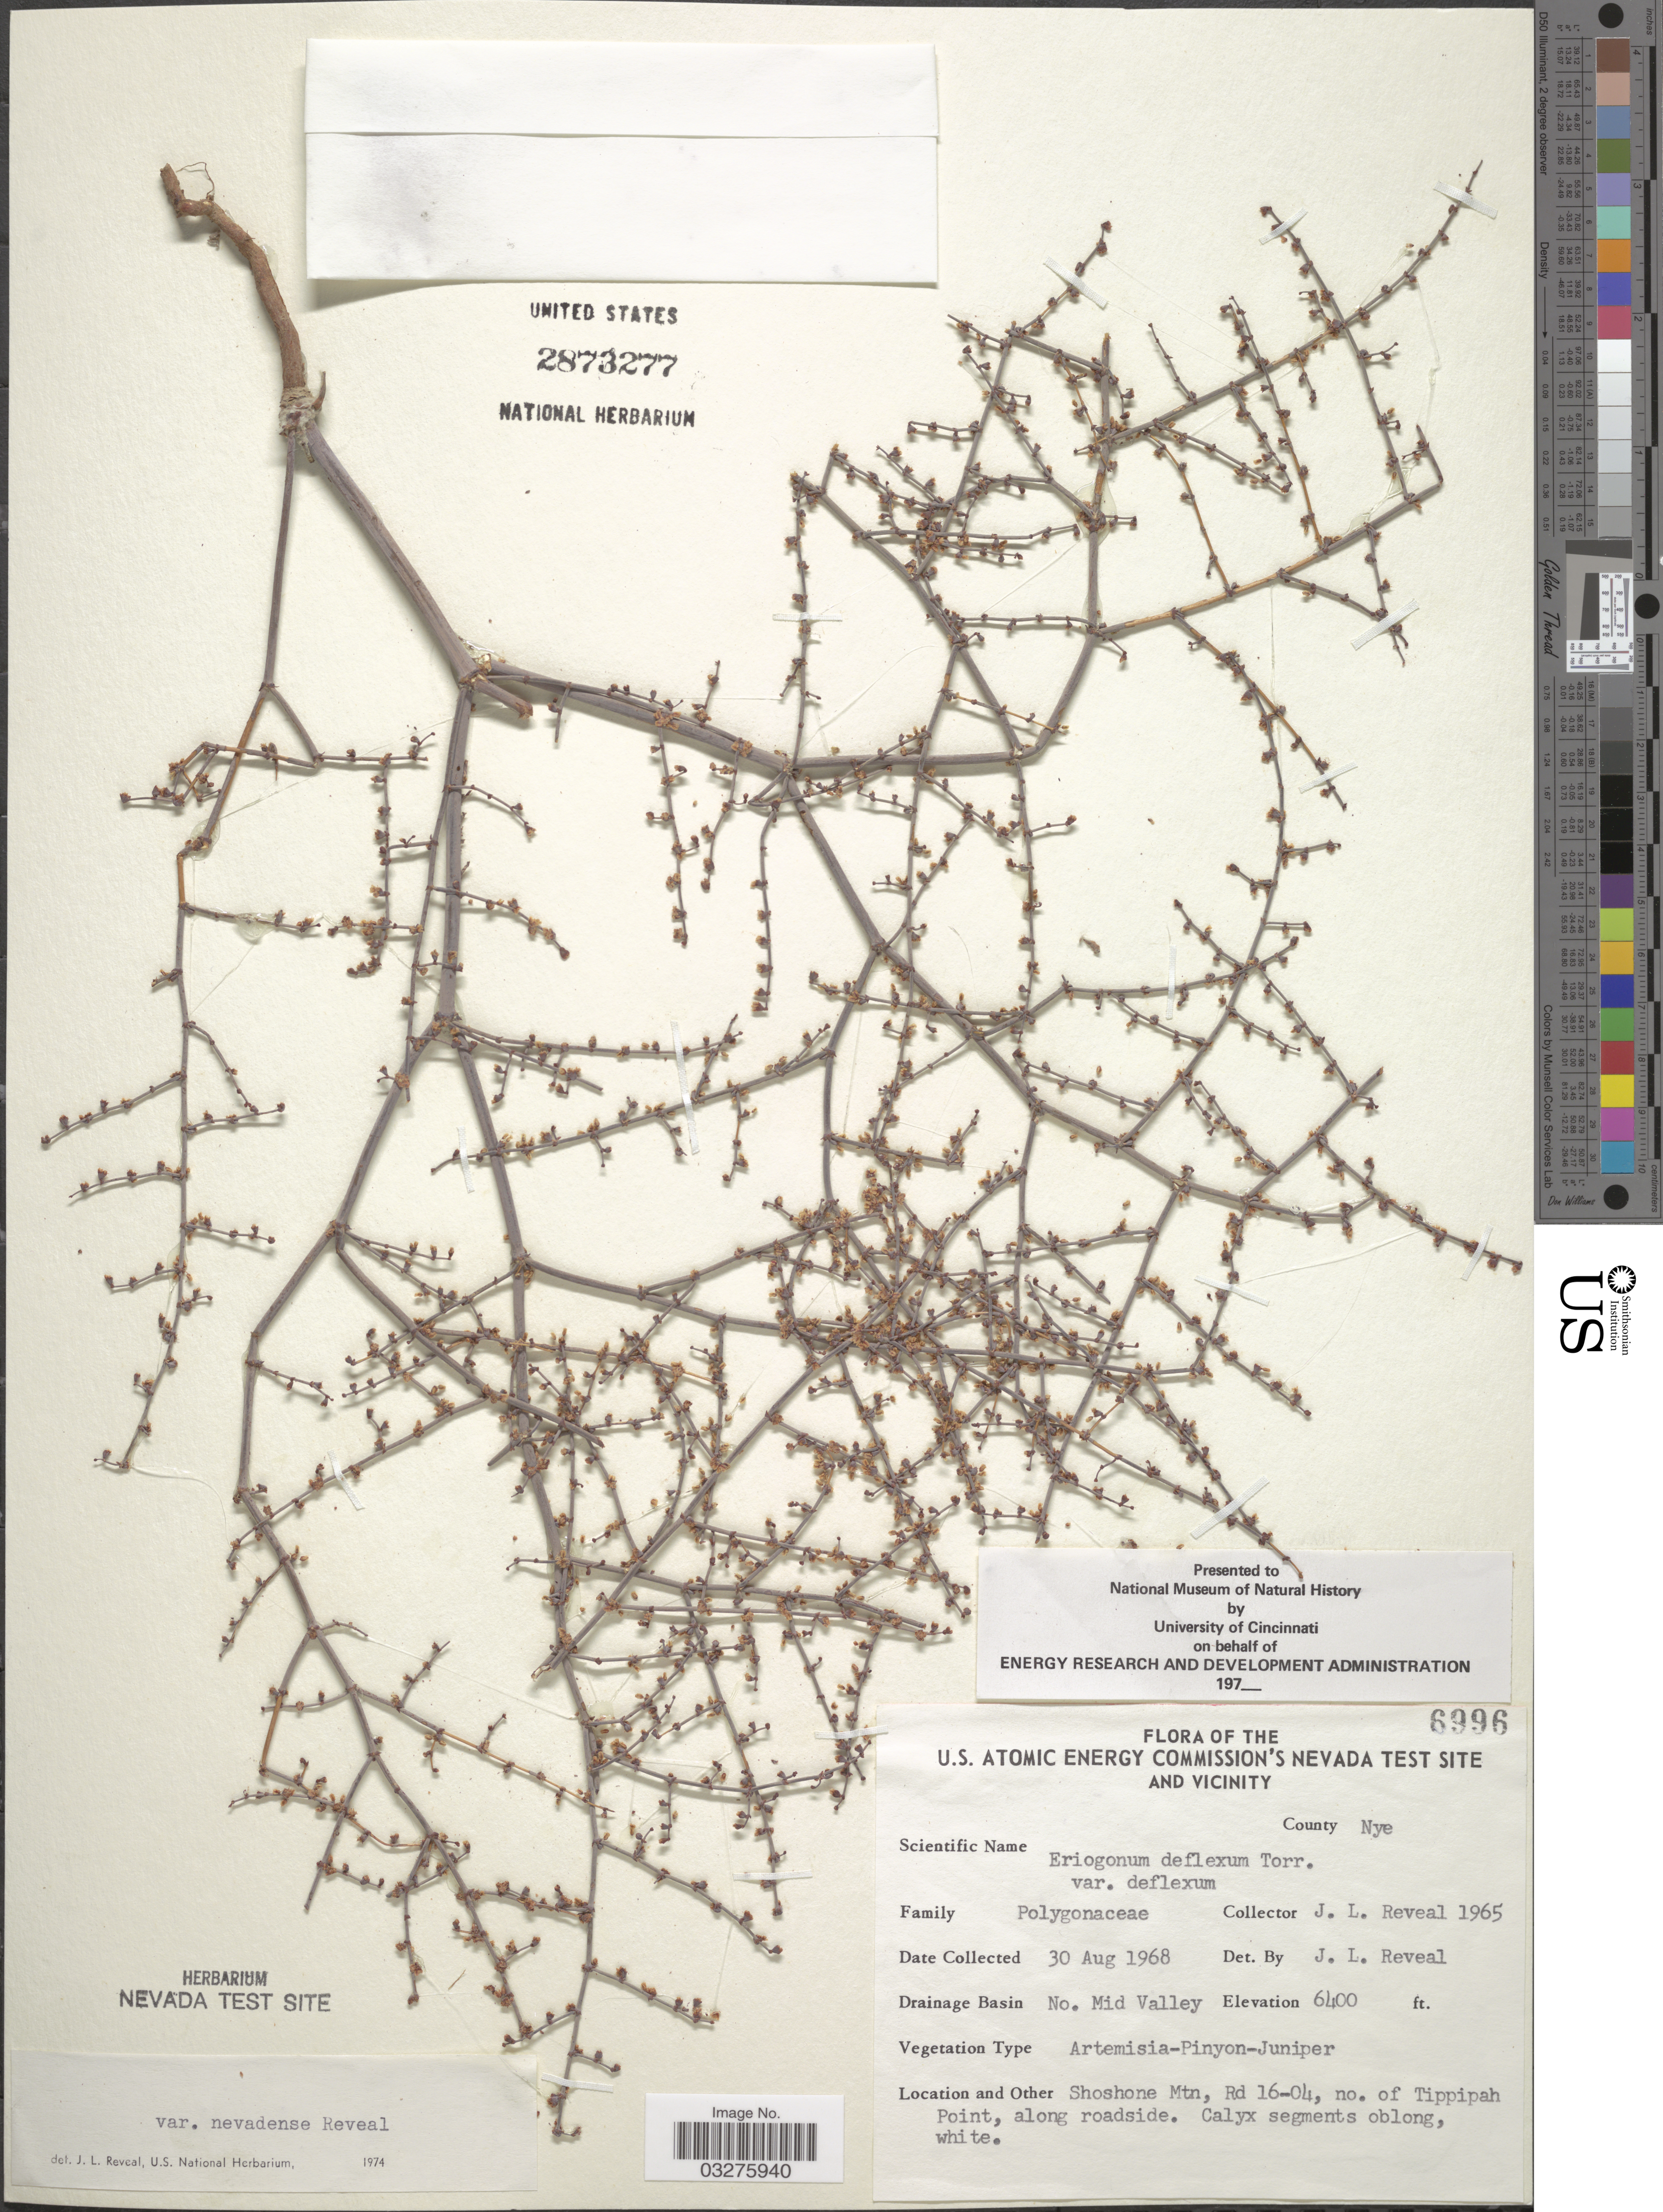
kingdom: Plantae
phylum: Tracheophyta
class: Magnoliopsida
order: Caryophyllales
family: Polygonaceae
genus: Eriogonum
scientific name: Eriogonum deflexum var. nevadense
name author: Reveal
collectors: J. L. Reveal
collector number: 1965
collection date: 1968-08-30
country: United States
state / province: Nevada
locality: The U.S. Atomic Energy Commission's Nevada Test Site and vicinity. County Nye. Drainage Basin No. Mid Valley. Shoshone Mtn, Rd 16-04, no. of Tippipah Point, along roadside.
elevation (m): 1951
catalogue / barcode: US 2873277